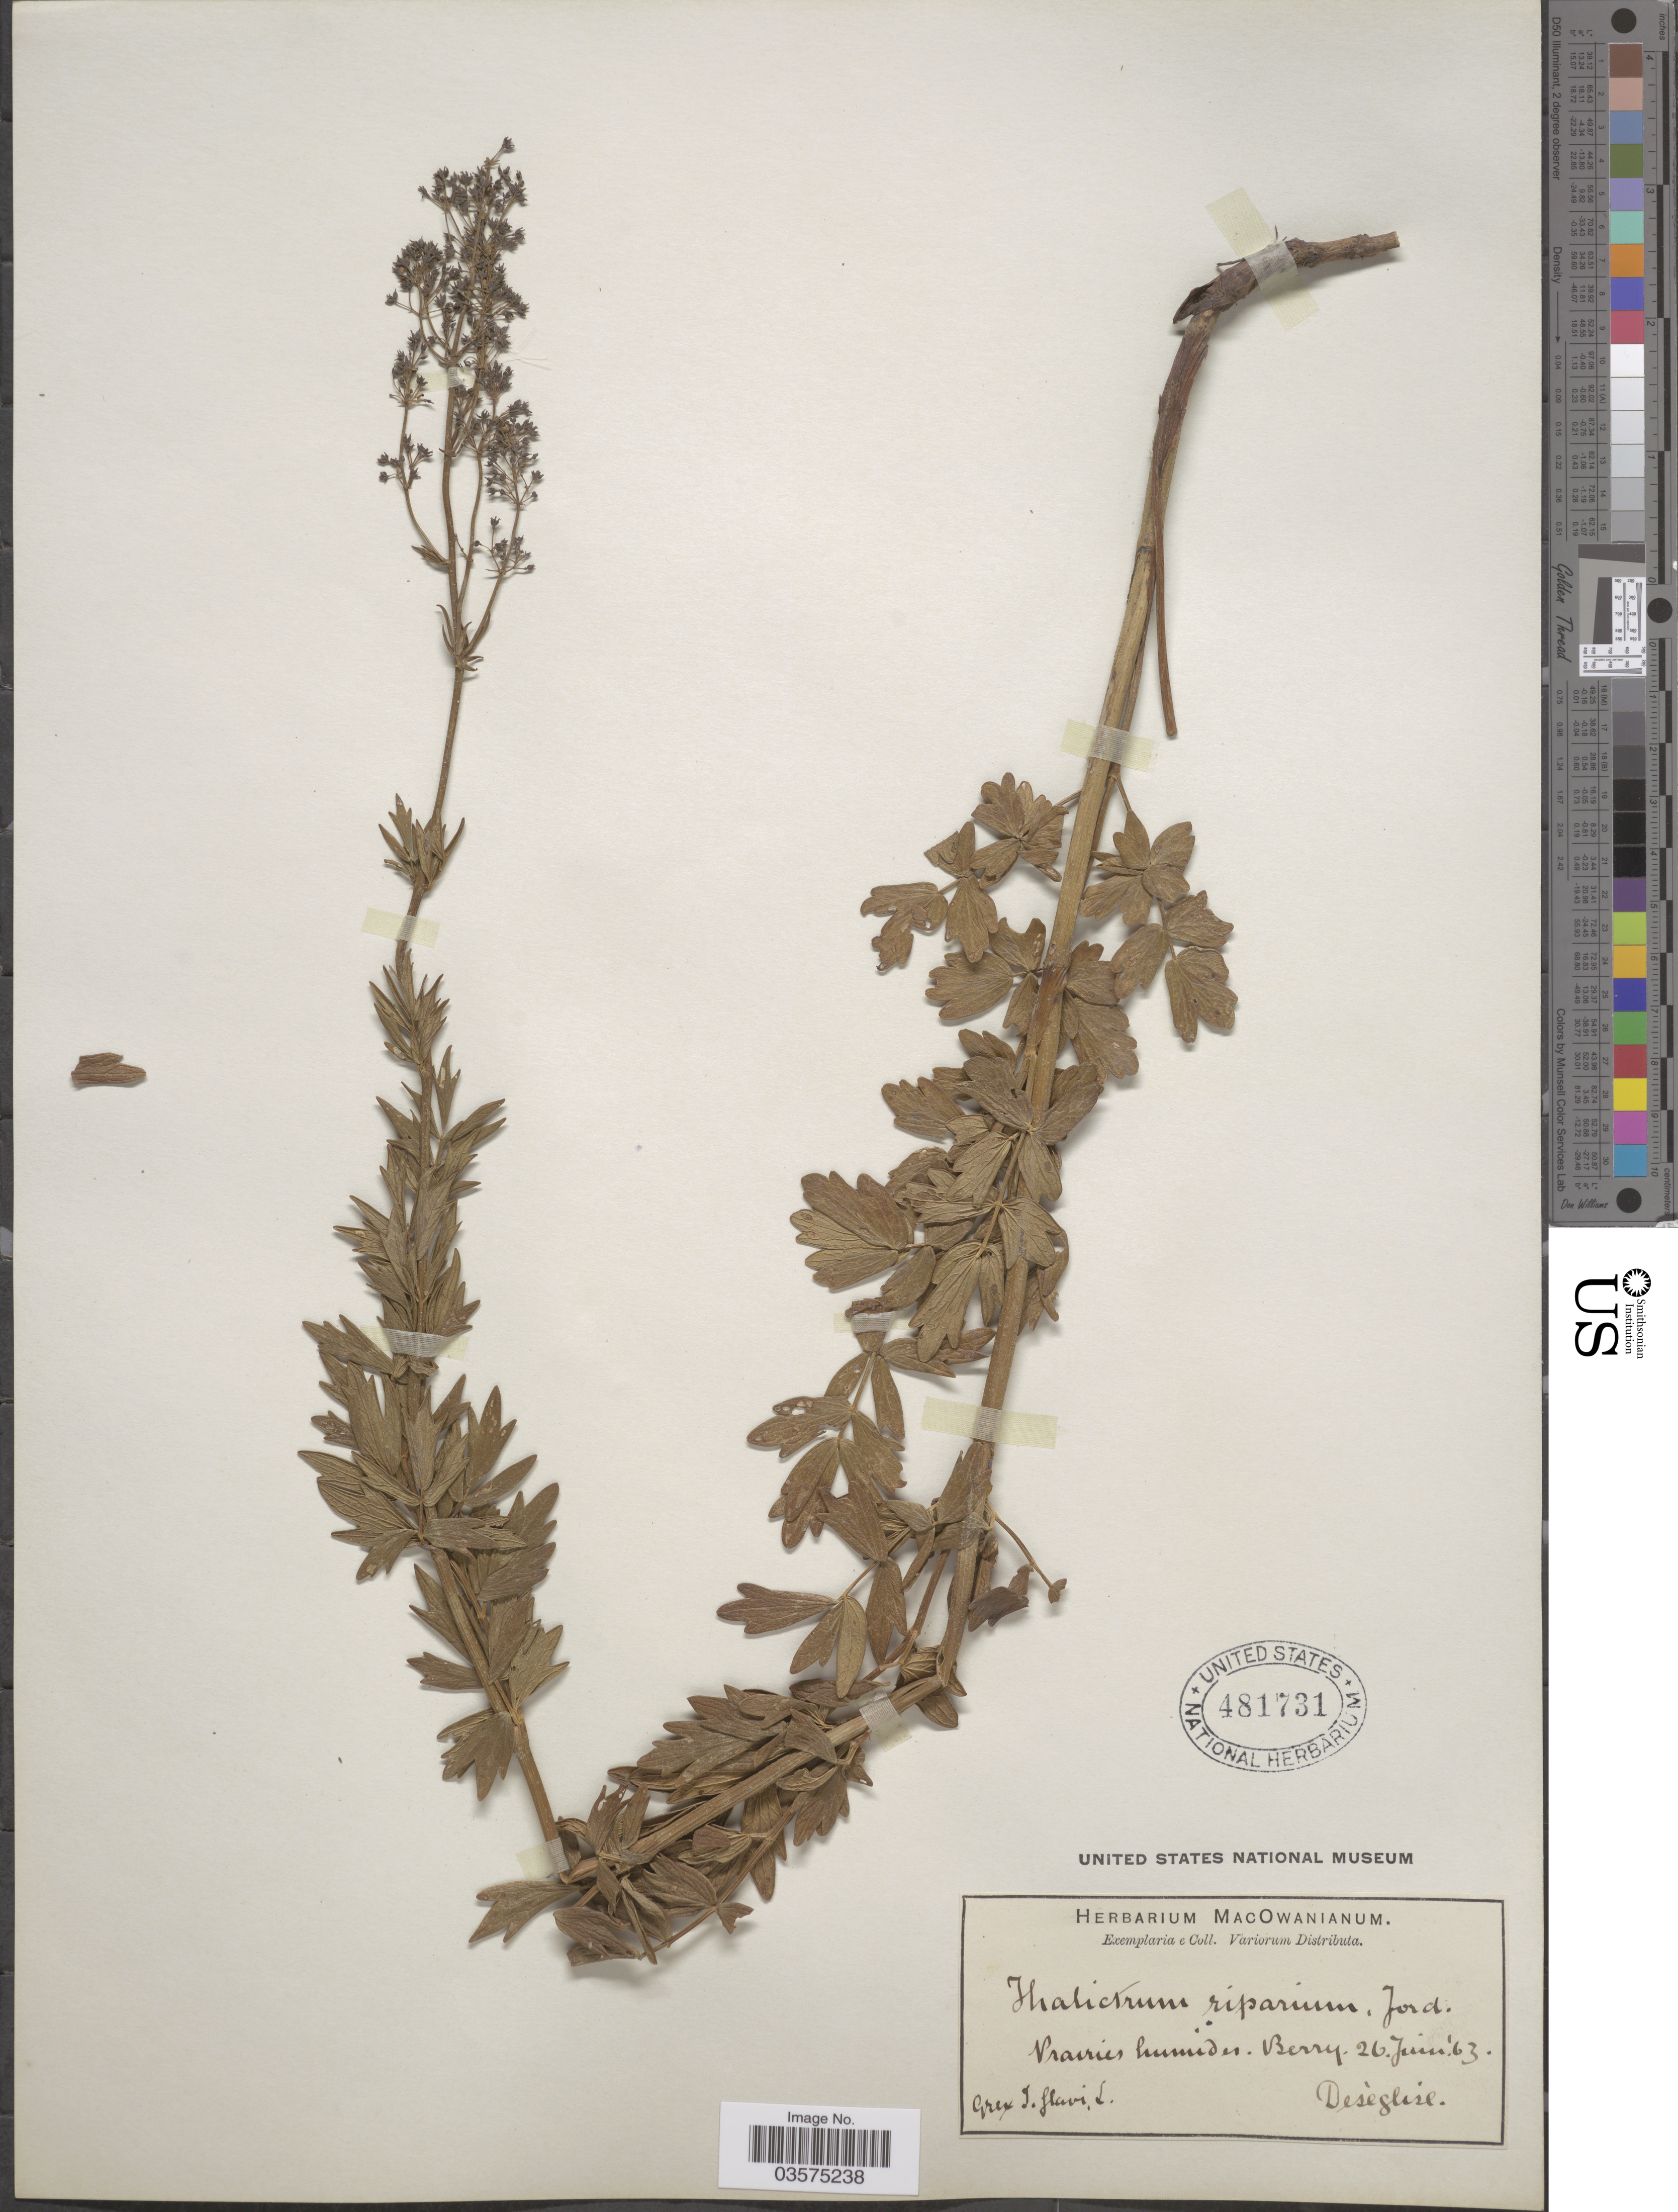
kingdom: Plantae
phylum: Tracheophyta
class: Magnoliopsida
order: Ranunculales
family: Ranunculaceae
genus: Thalictrum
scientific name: Thalictrum riparium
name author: Jord. ex Boreau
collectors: P. Déséglise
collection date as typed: Transcribed d/m/y: 26/6/63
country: France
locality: Prairies humides Berry.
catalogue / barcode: US 481731